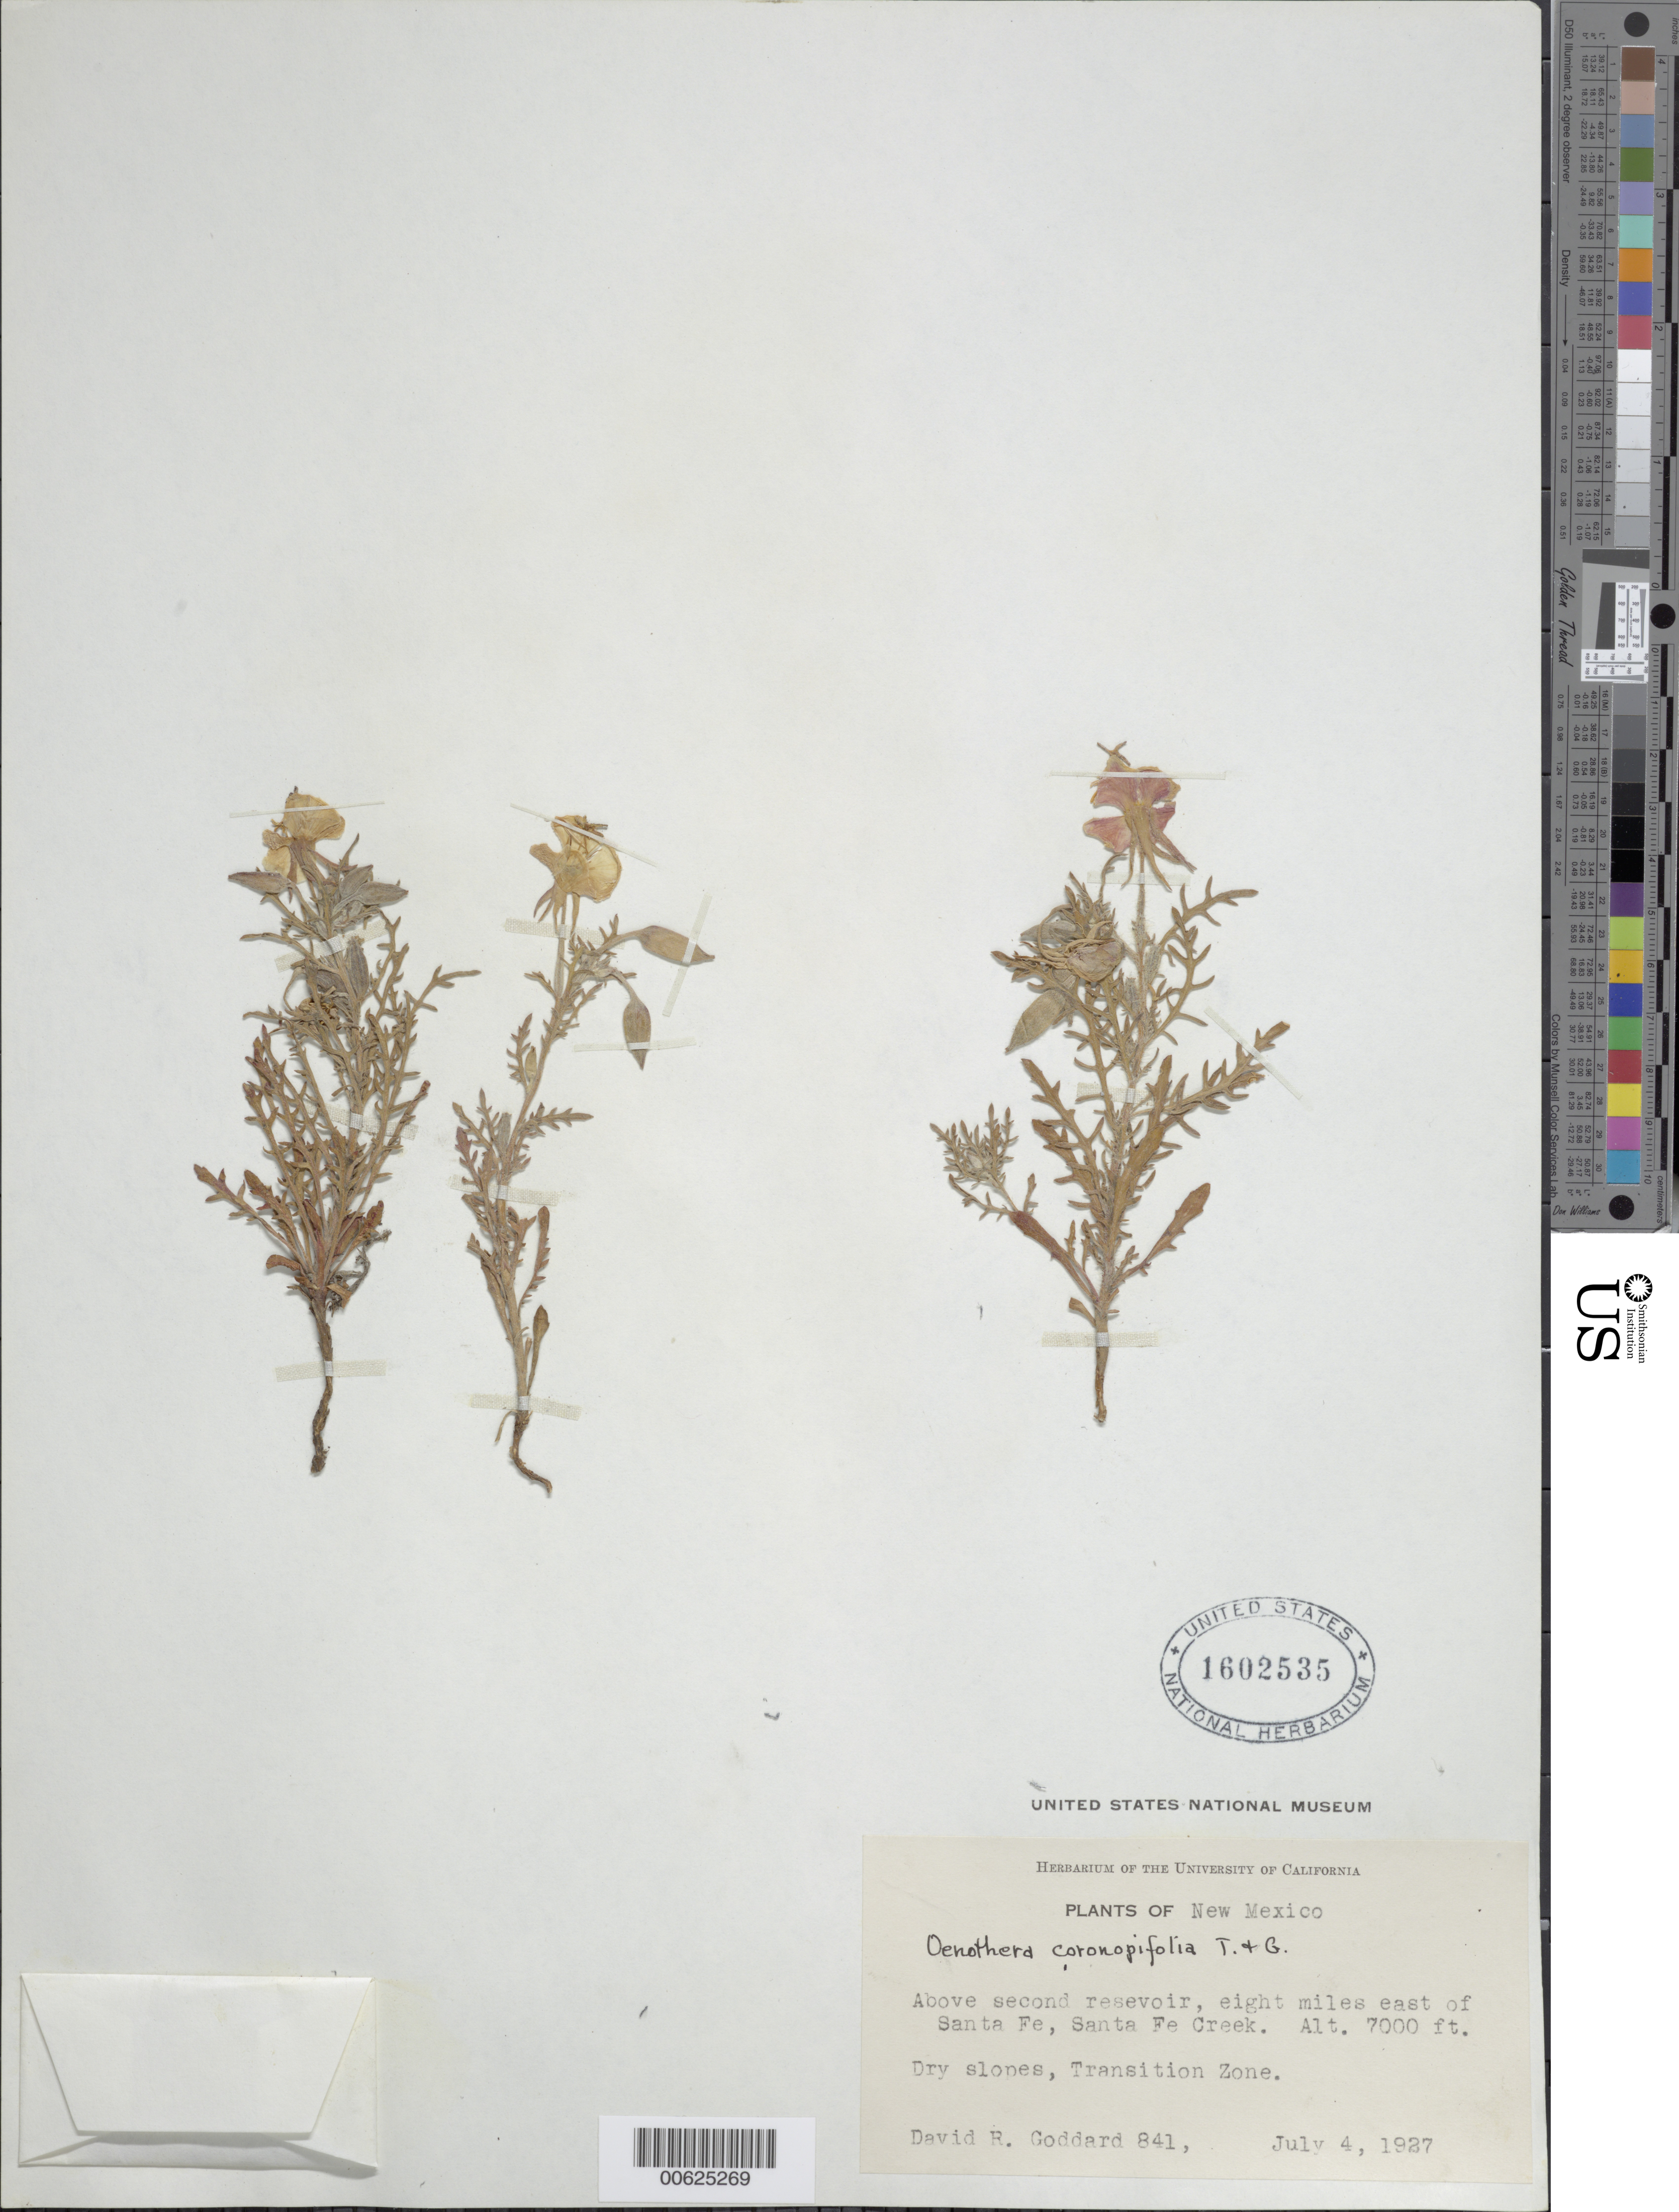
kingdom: Plantae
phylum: Tracheophyta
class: Magnoliopsida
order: Myrtales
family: Onagraceae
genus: Oenothera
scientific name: Oenothera coronopifolia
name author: Torr. & A. Gray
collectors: D. Goddard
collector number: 841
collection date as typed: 04 Jul 1927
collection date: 1927-07-04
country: United States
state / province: New Mexico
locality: Above second reservoir, eight miles E of Santa Fe, Santa Fe Creek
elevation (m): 2134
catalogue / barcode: US 1602535